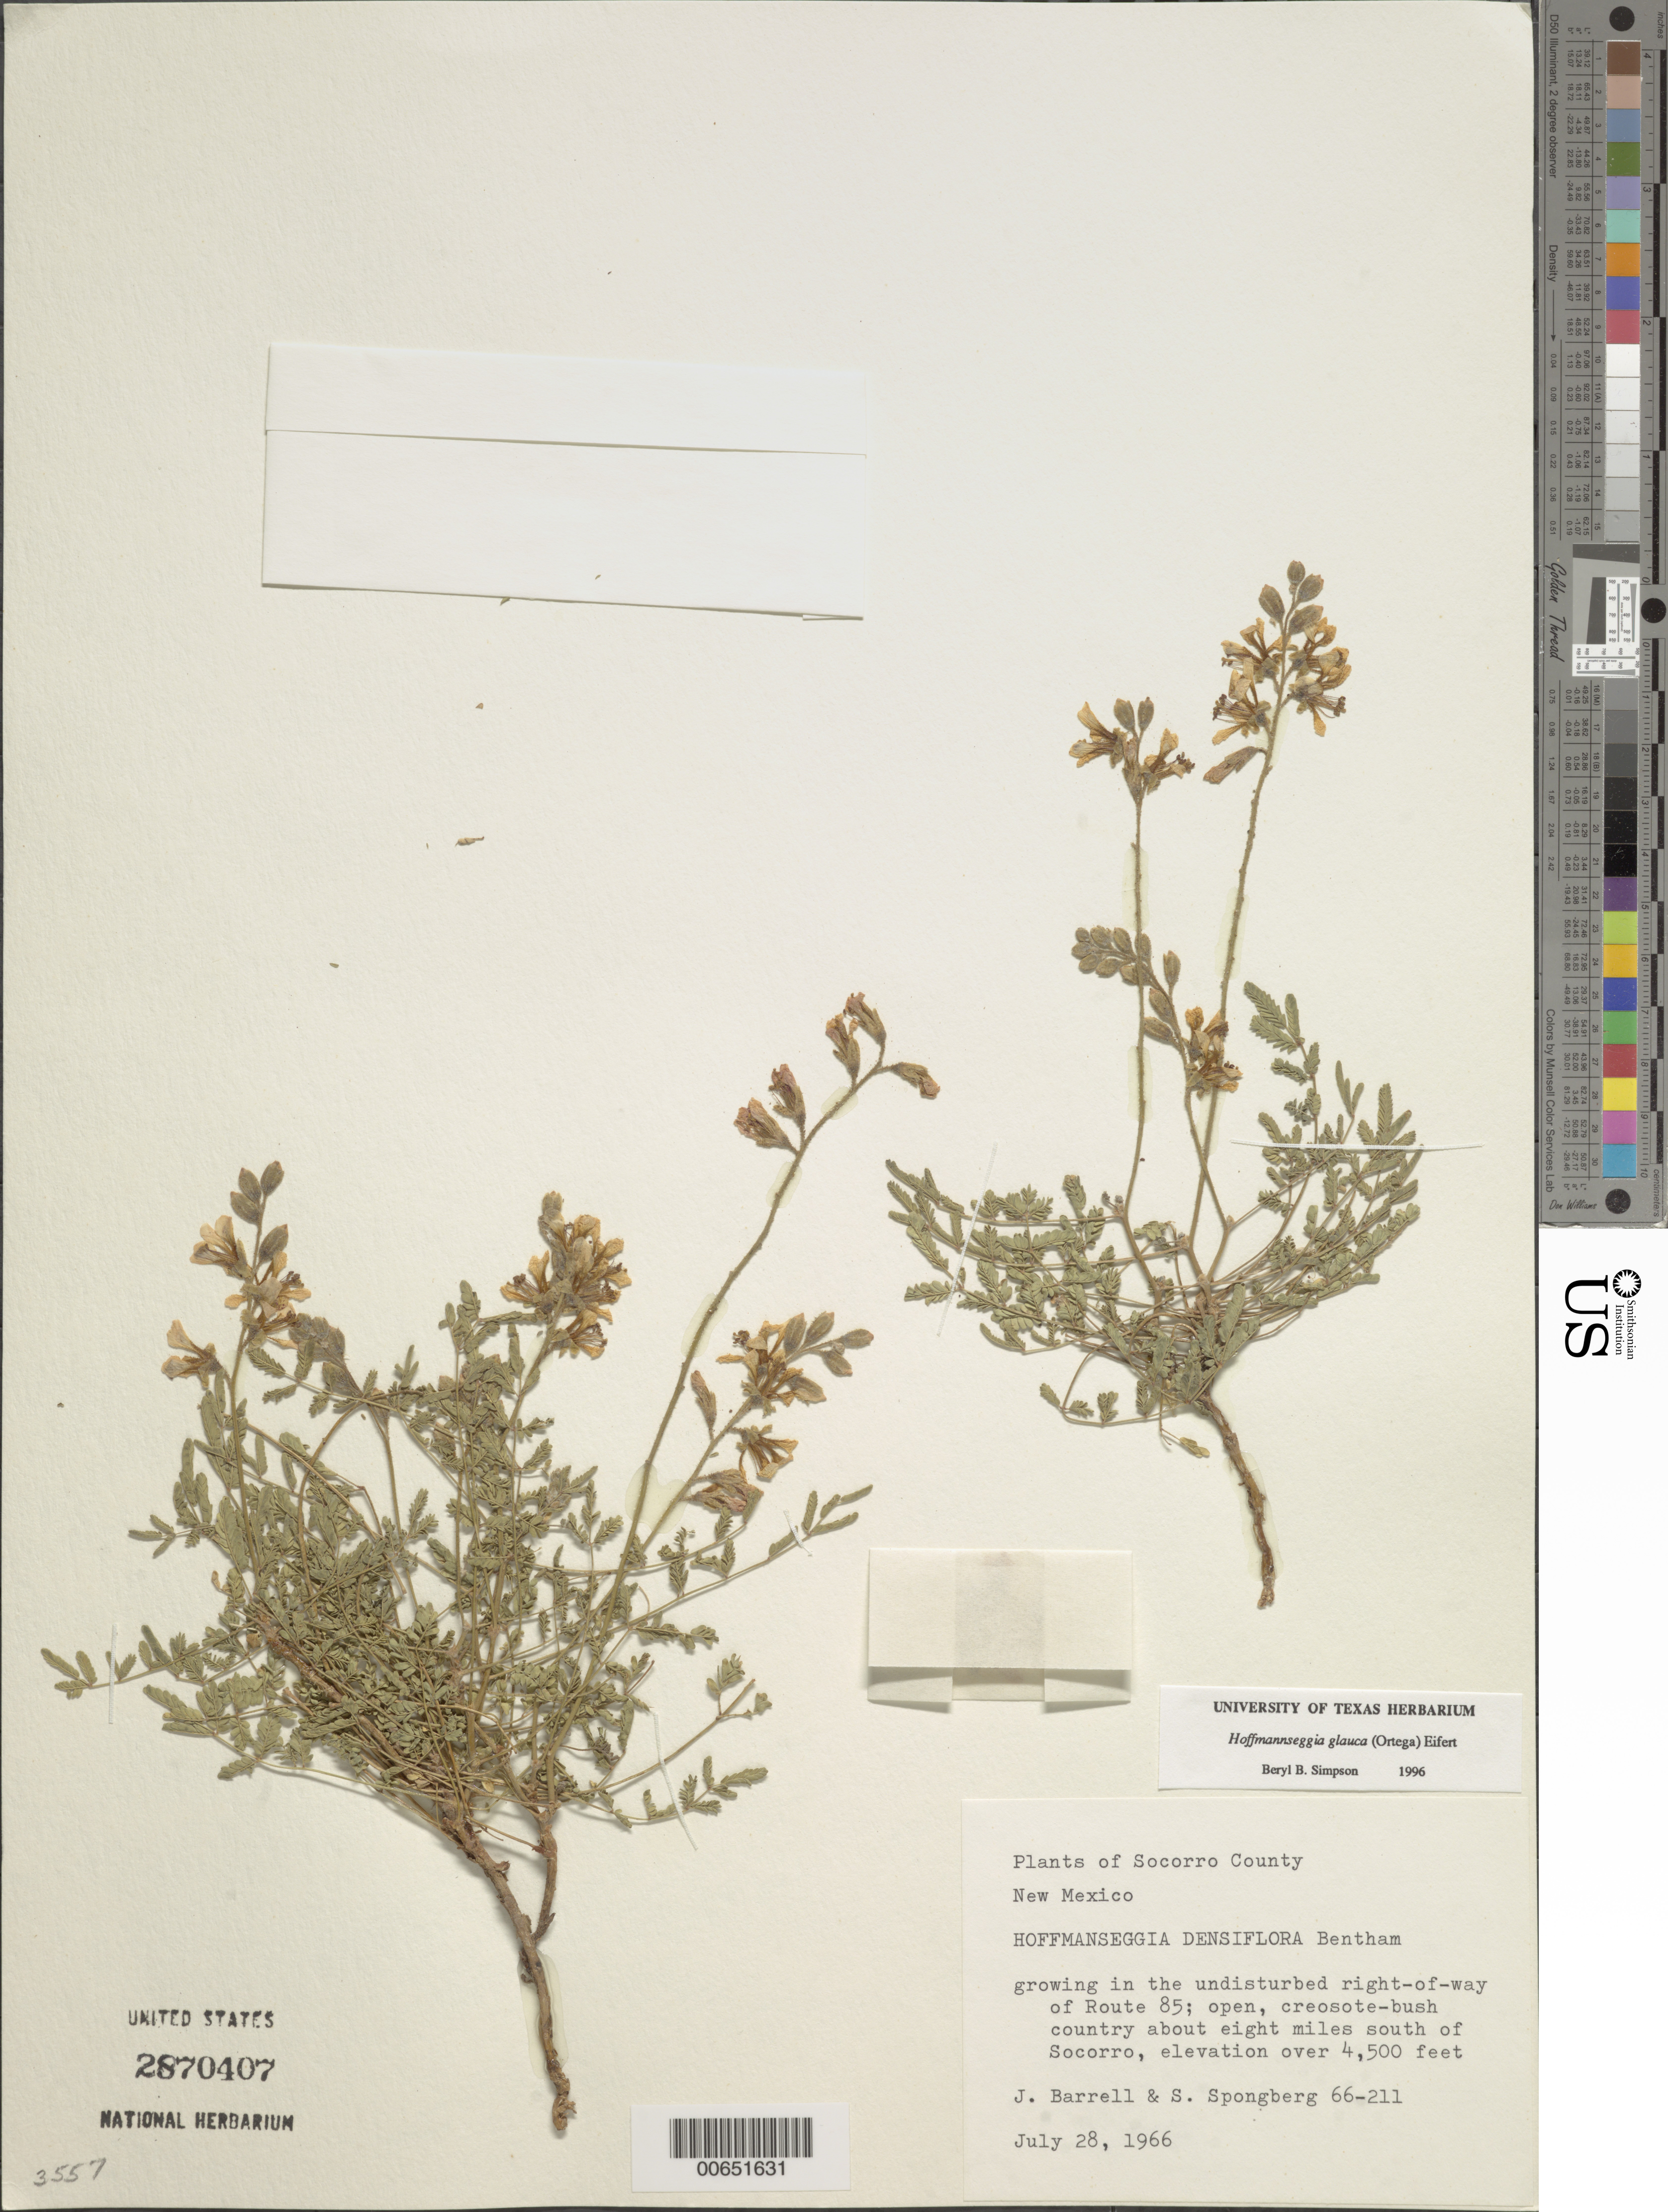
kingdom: Plantae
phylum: Tracheophyta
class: Magnoliopsida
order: Fabales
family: Fabaceae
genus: Hoffmannseggia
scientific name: Hoffmannseggia glauca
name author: (Ortega) Eifert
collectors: J. Barrell & S. A.Spongberg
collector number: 66-211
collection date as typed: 28 Jul 1966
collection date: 1966-07-28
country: United States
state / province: New Mexico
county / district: Socorro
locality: Rt. 85, S of Socorro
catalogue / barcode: US 2870407